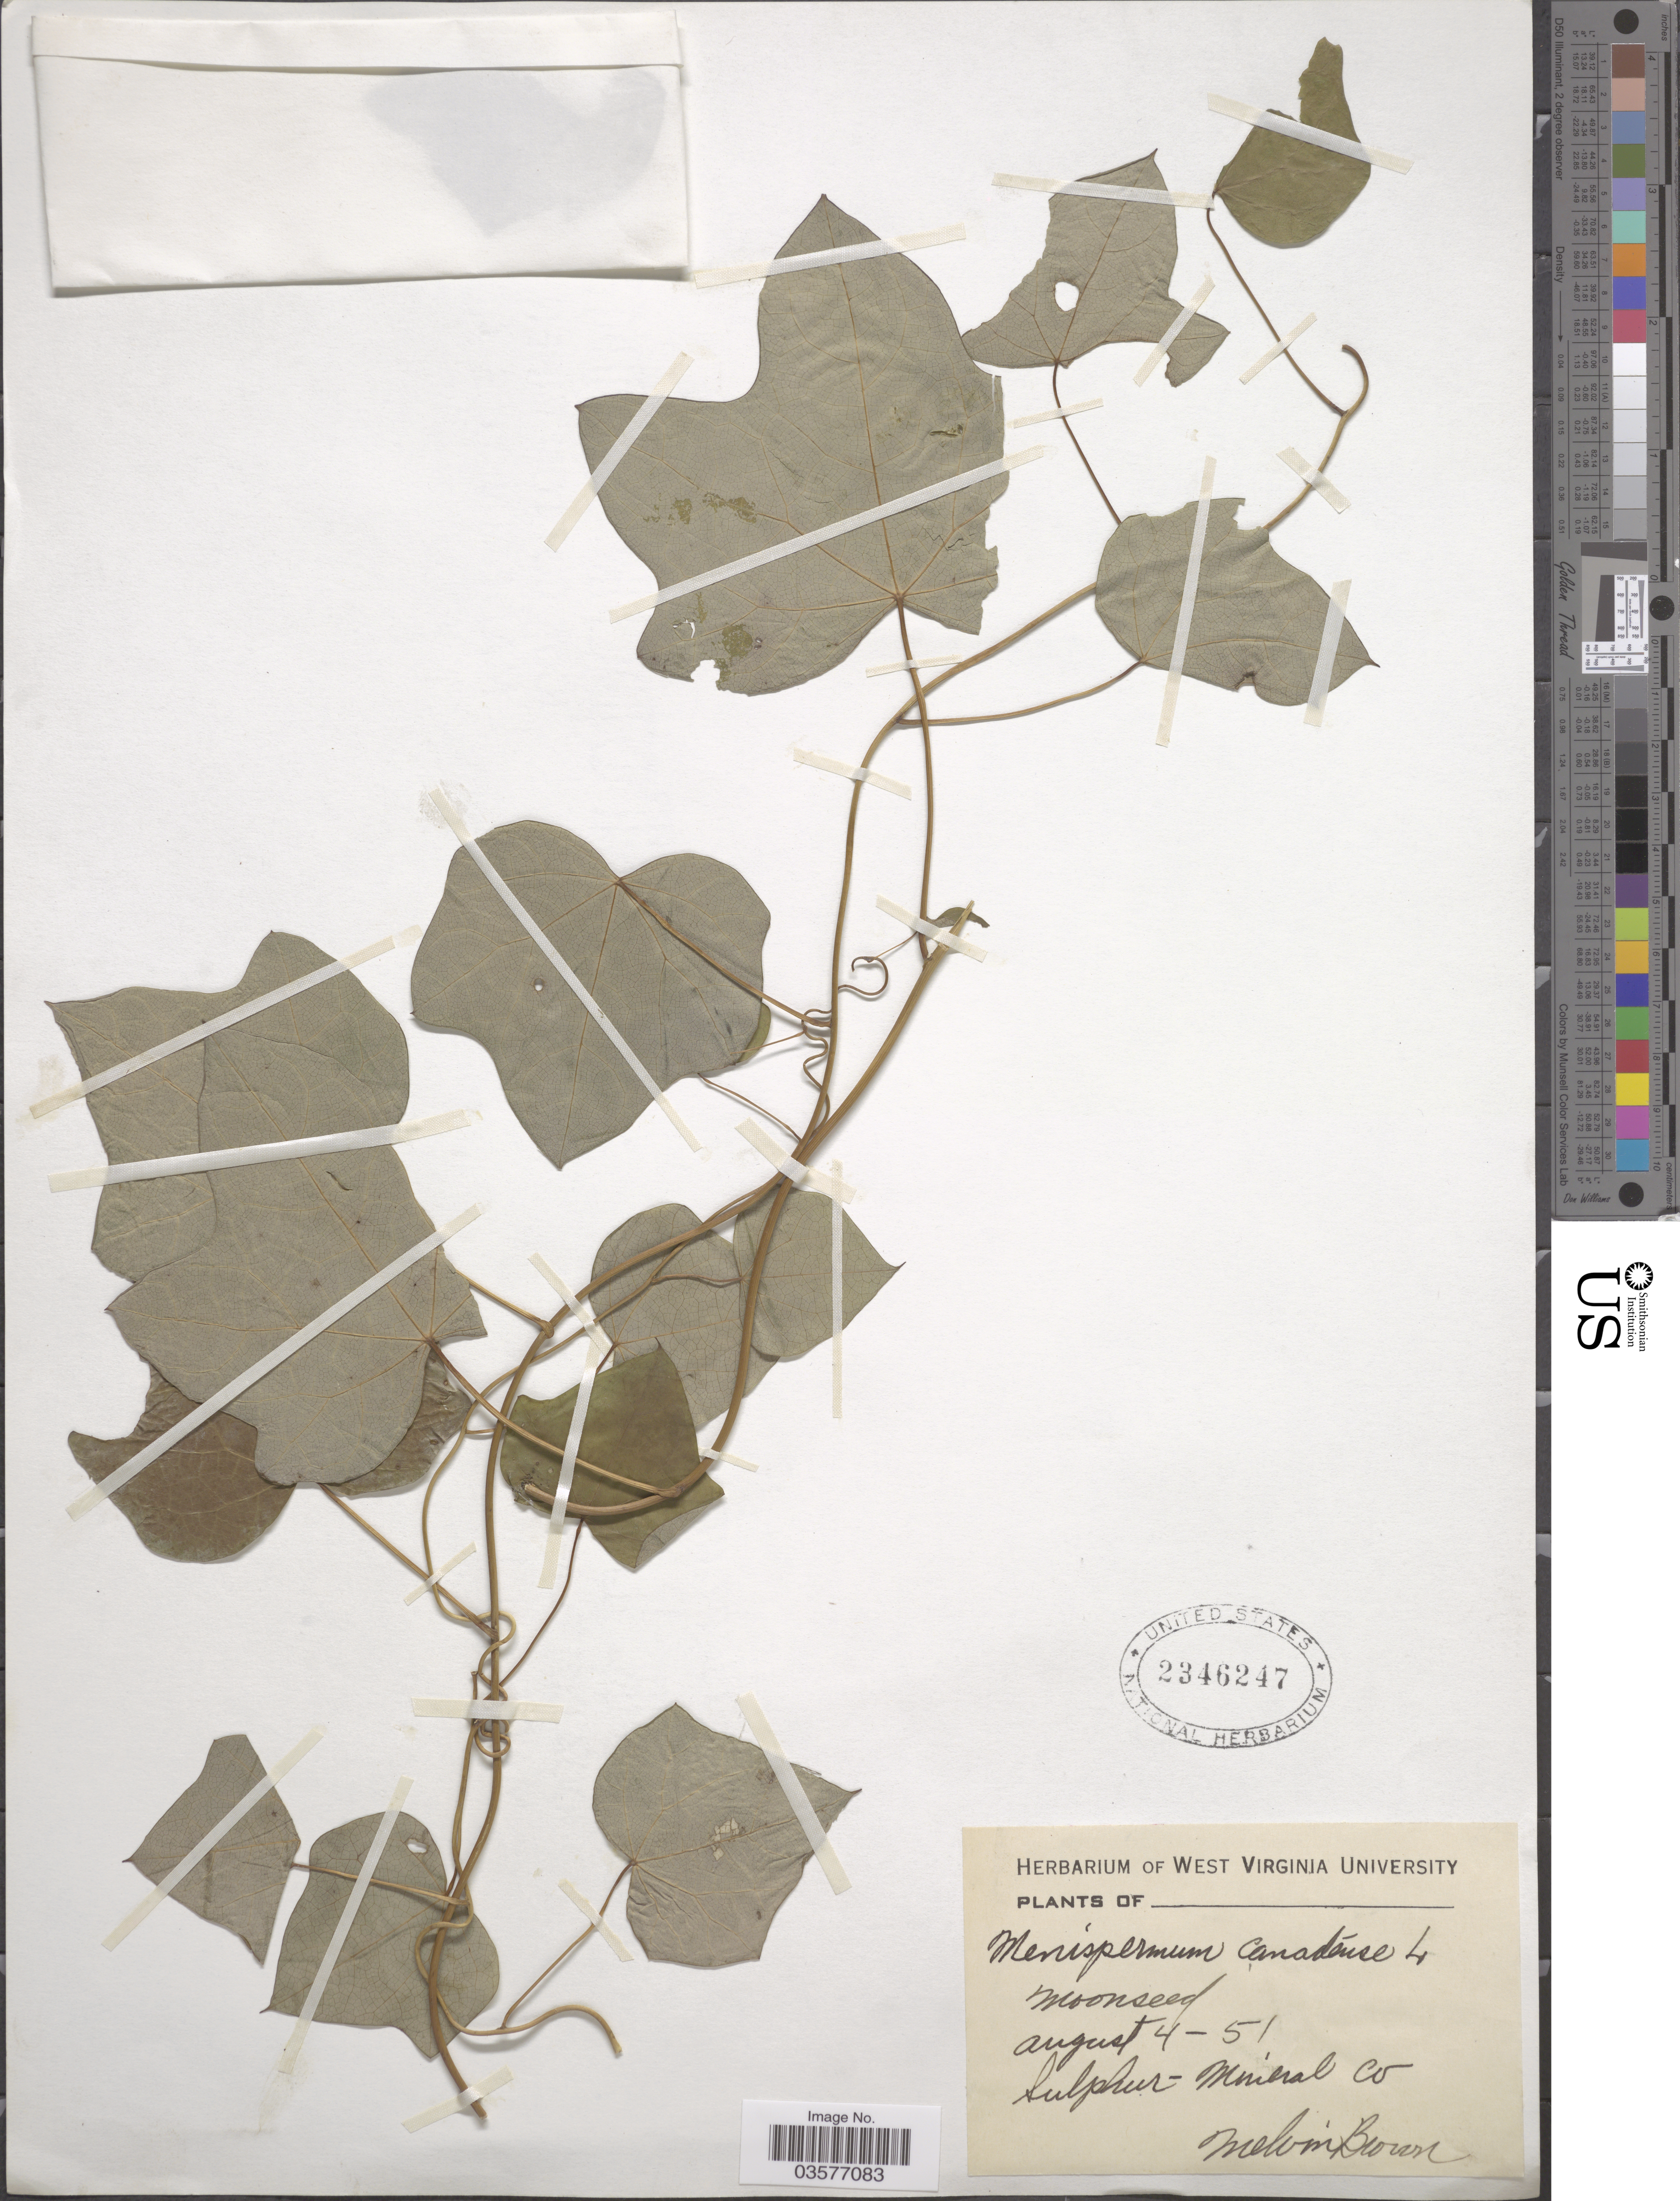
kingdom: Plantae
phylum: Tracheophyta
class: Magnoliopsida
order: Ranunculales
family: Menispermaceae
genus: Menispermum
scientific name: Menispermum canadense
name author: L.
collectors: M. Brown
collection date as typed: Transcribed d/m/y: 4/8/51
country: United States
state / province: West Virginia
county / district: Mineral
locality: Sulphur - Mineral Co.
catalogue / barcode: US 2346247